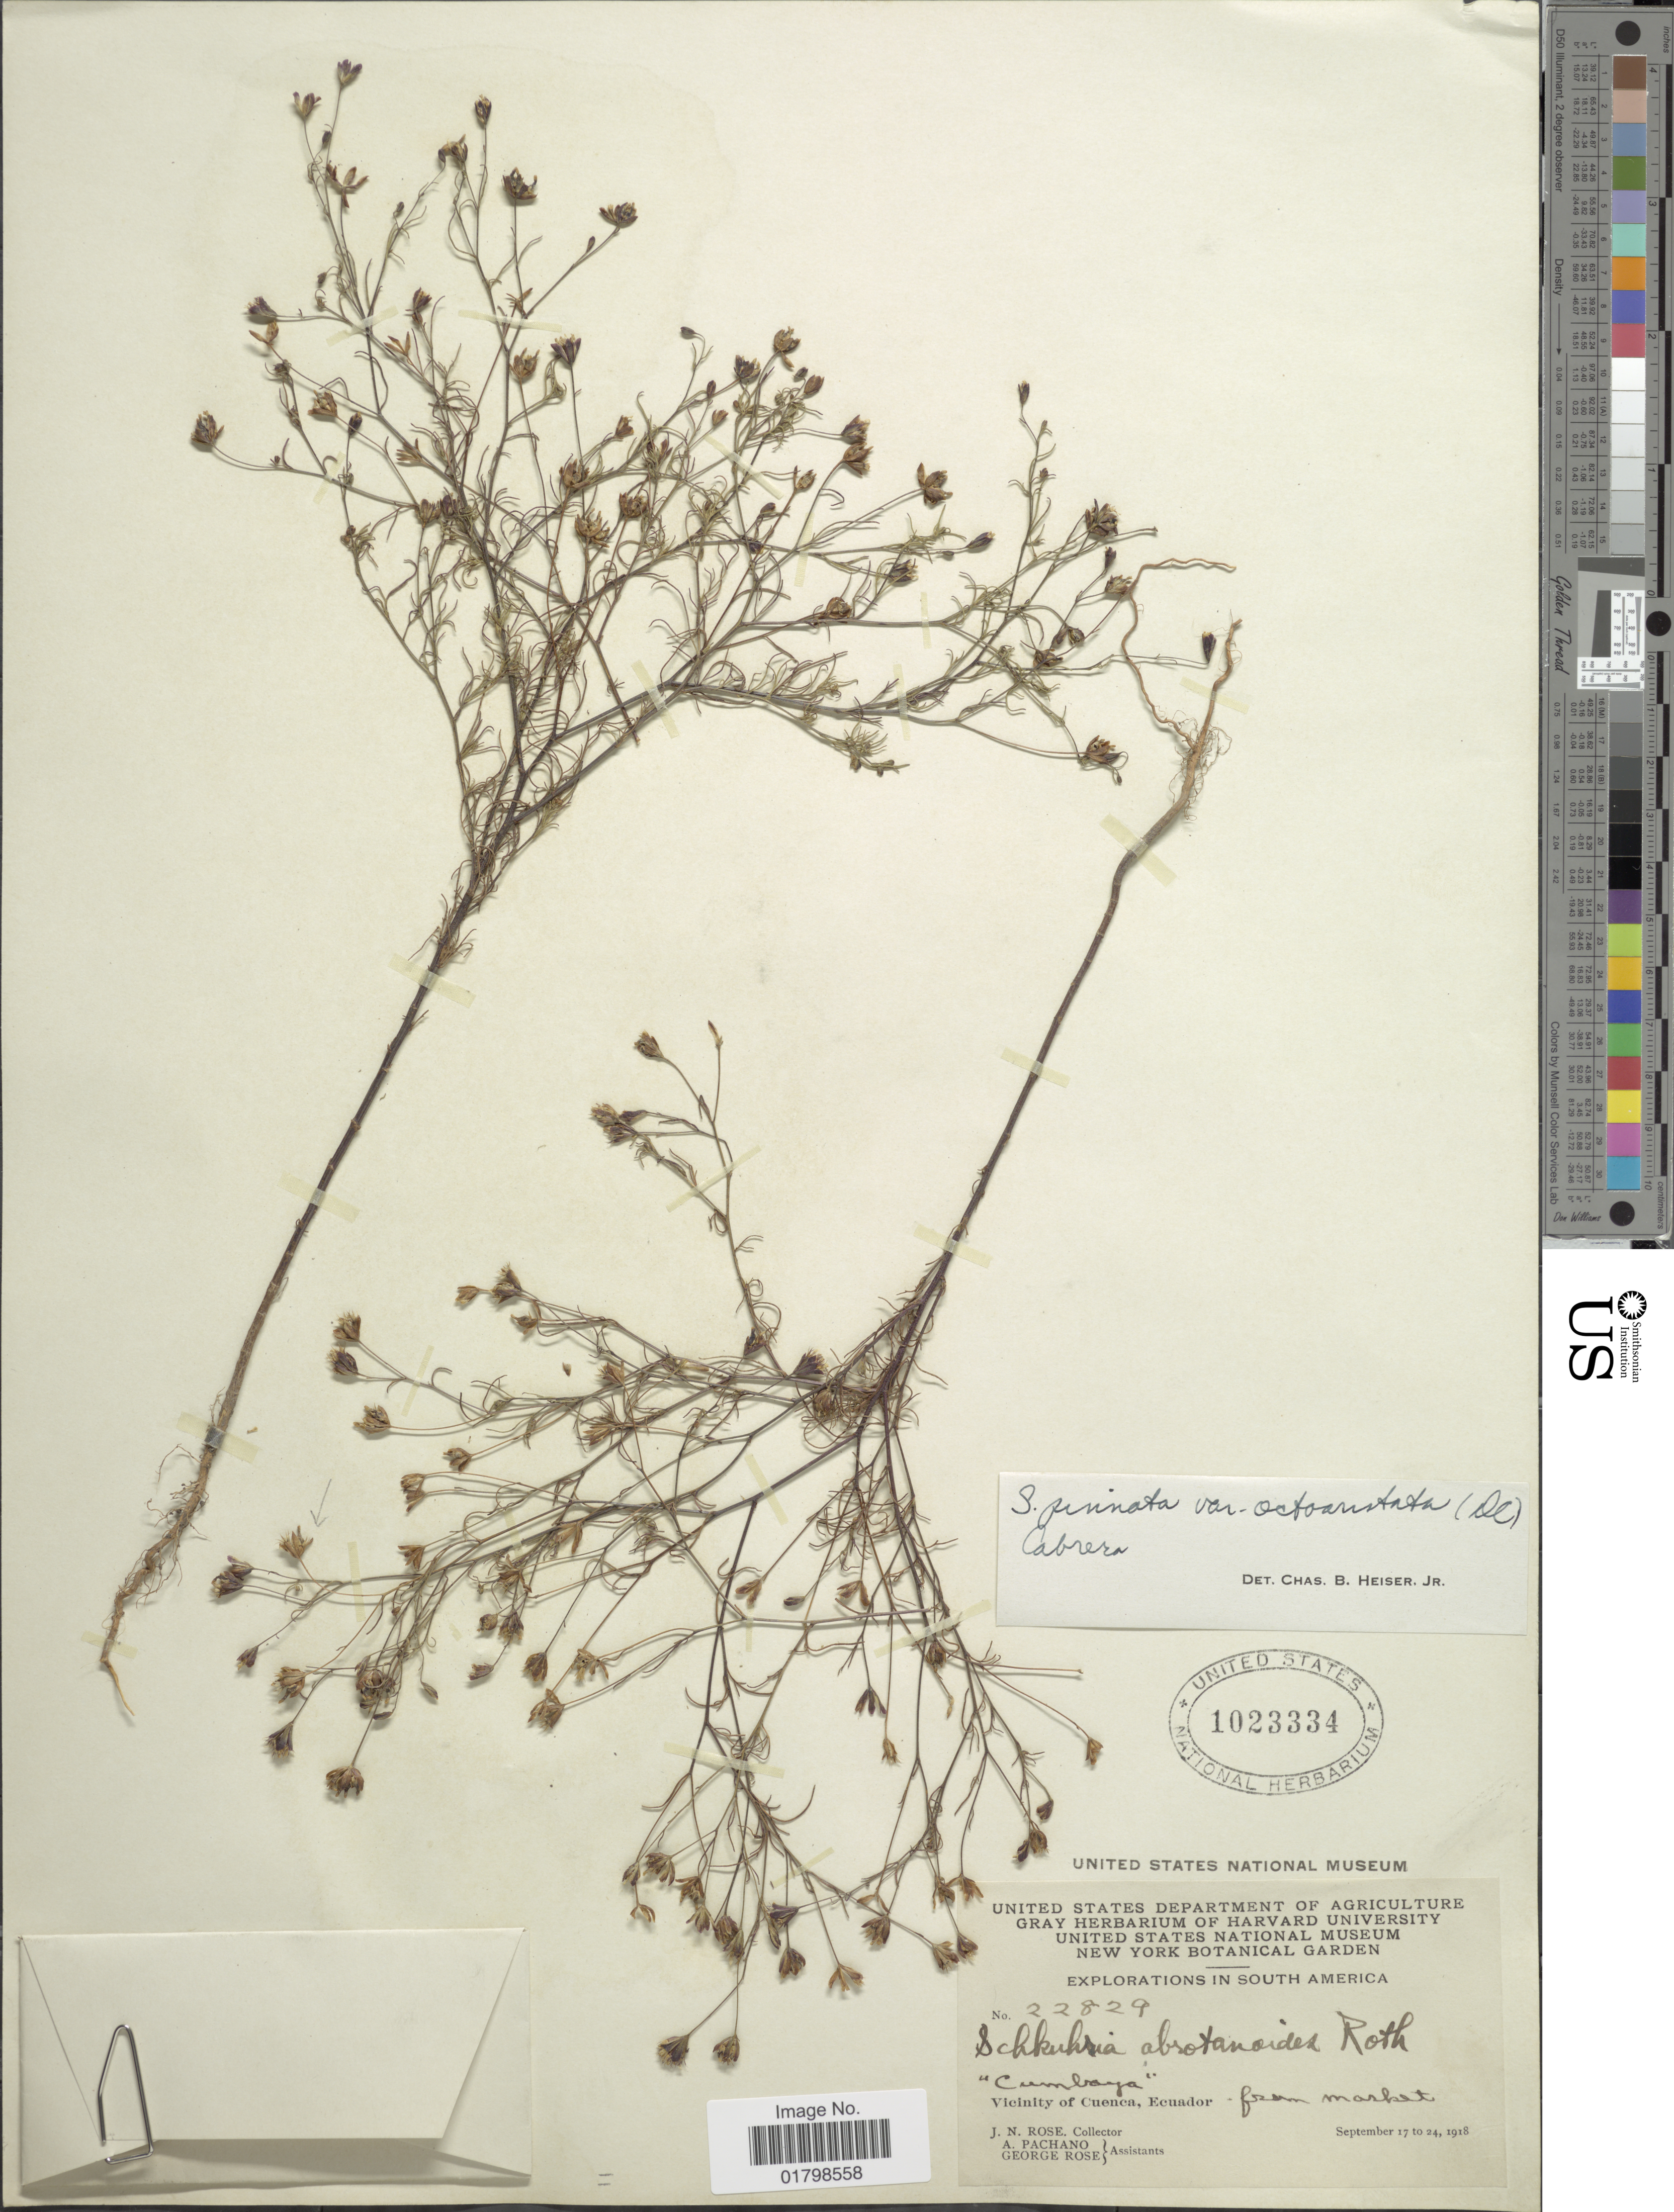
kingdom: Plantae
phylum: Tracheophyta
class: Magnoliopsida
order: Asterales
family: Asteraceae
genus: Schkuhria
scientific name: Schkuhria pinnata var. octoaristata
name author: Cabrera ex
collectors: J. N. Rose, A. Pachano & G. Rose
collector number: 22829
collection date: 1918-09-17/1918-09-24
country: Ecuador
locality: Vicinity of Cuenca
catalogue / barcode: US 1023334